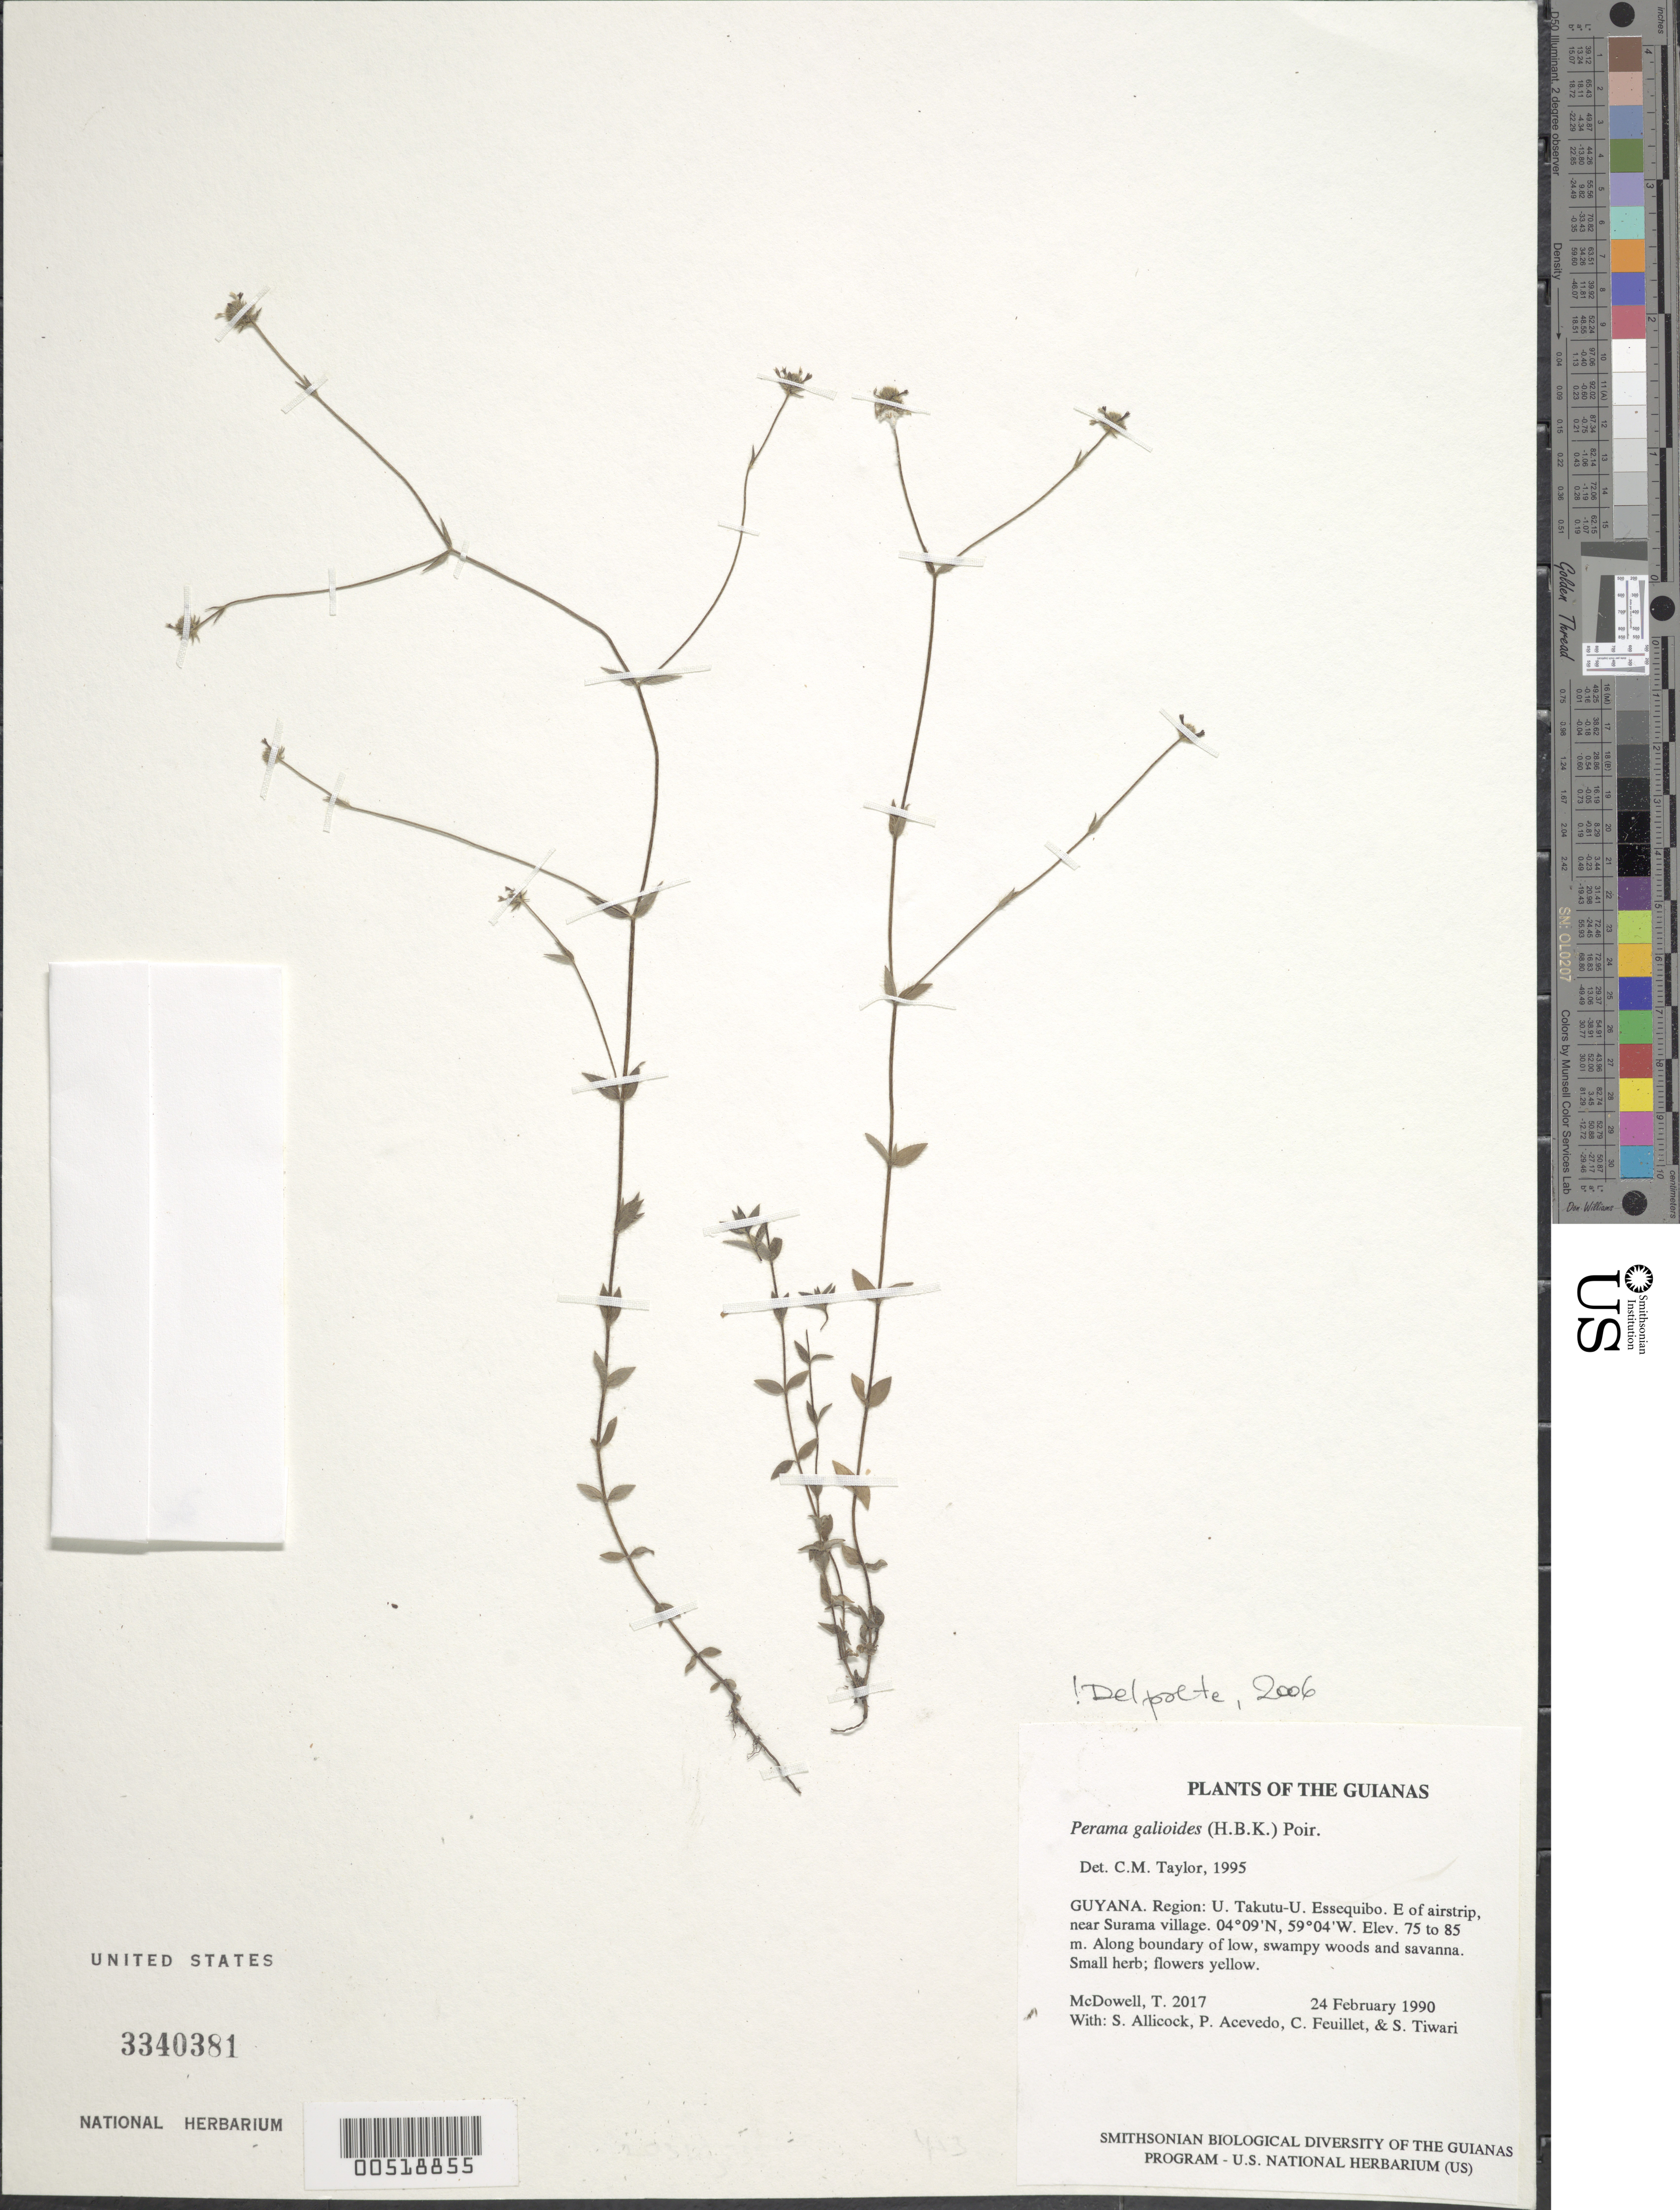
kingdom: Plantae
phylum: Tracheophyta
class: Magnoliopsida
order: Gentianales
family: Rubiaceae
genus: Perama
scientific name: Perama galioides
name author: (Kunth) Poir.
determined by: Delprete, P. G., Herb. de Guyane Cay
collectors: T. McDowell, S. Allicock, P. Acevedo-Rodr., C. Feuillet & S. Tiwari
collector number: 2017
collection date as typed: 24 February 1990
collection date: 1990-02-24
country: Guyana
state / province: U. Takutu-U. Essequibo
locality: E of airstrip, near Surama Village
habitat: Along boundary of low, swampy woods and savanna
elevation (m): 75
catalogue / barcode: US 3340381